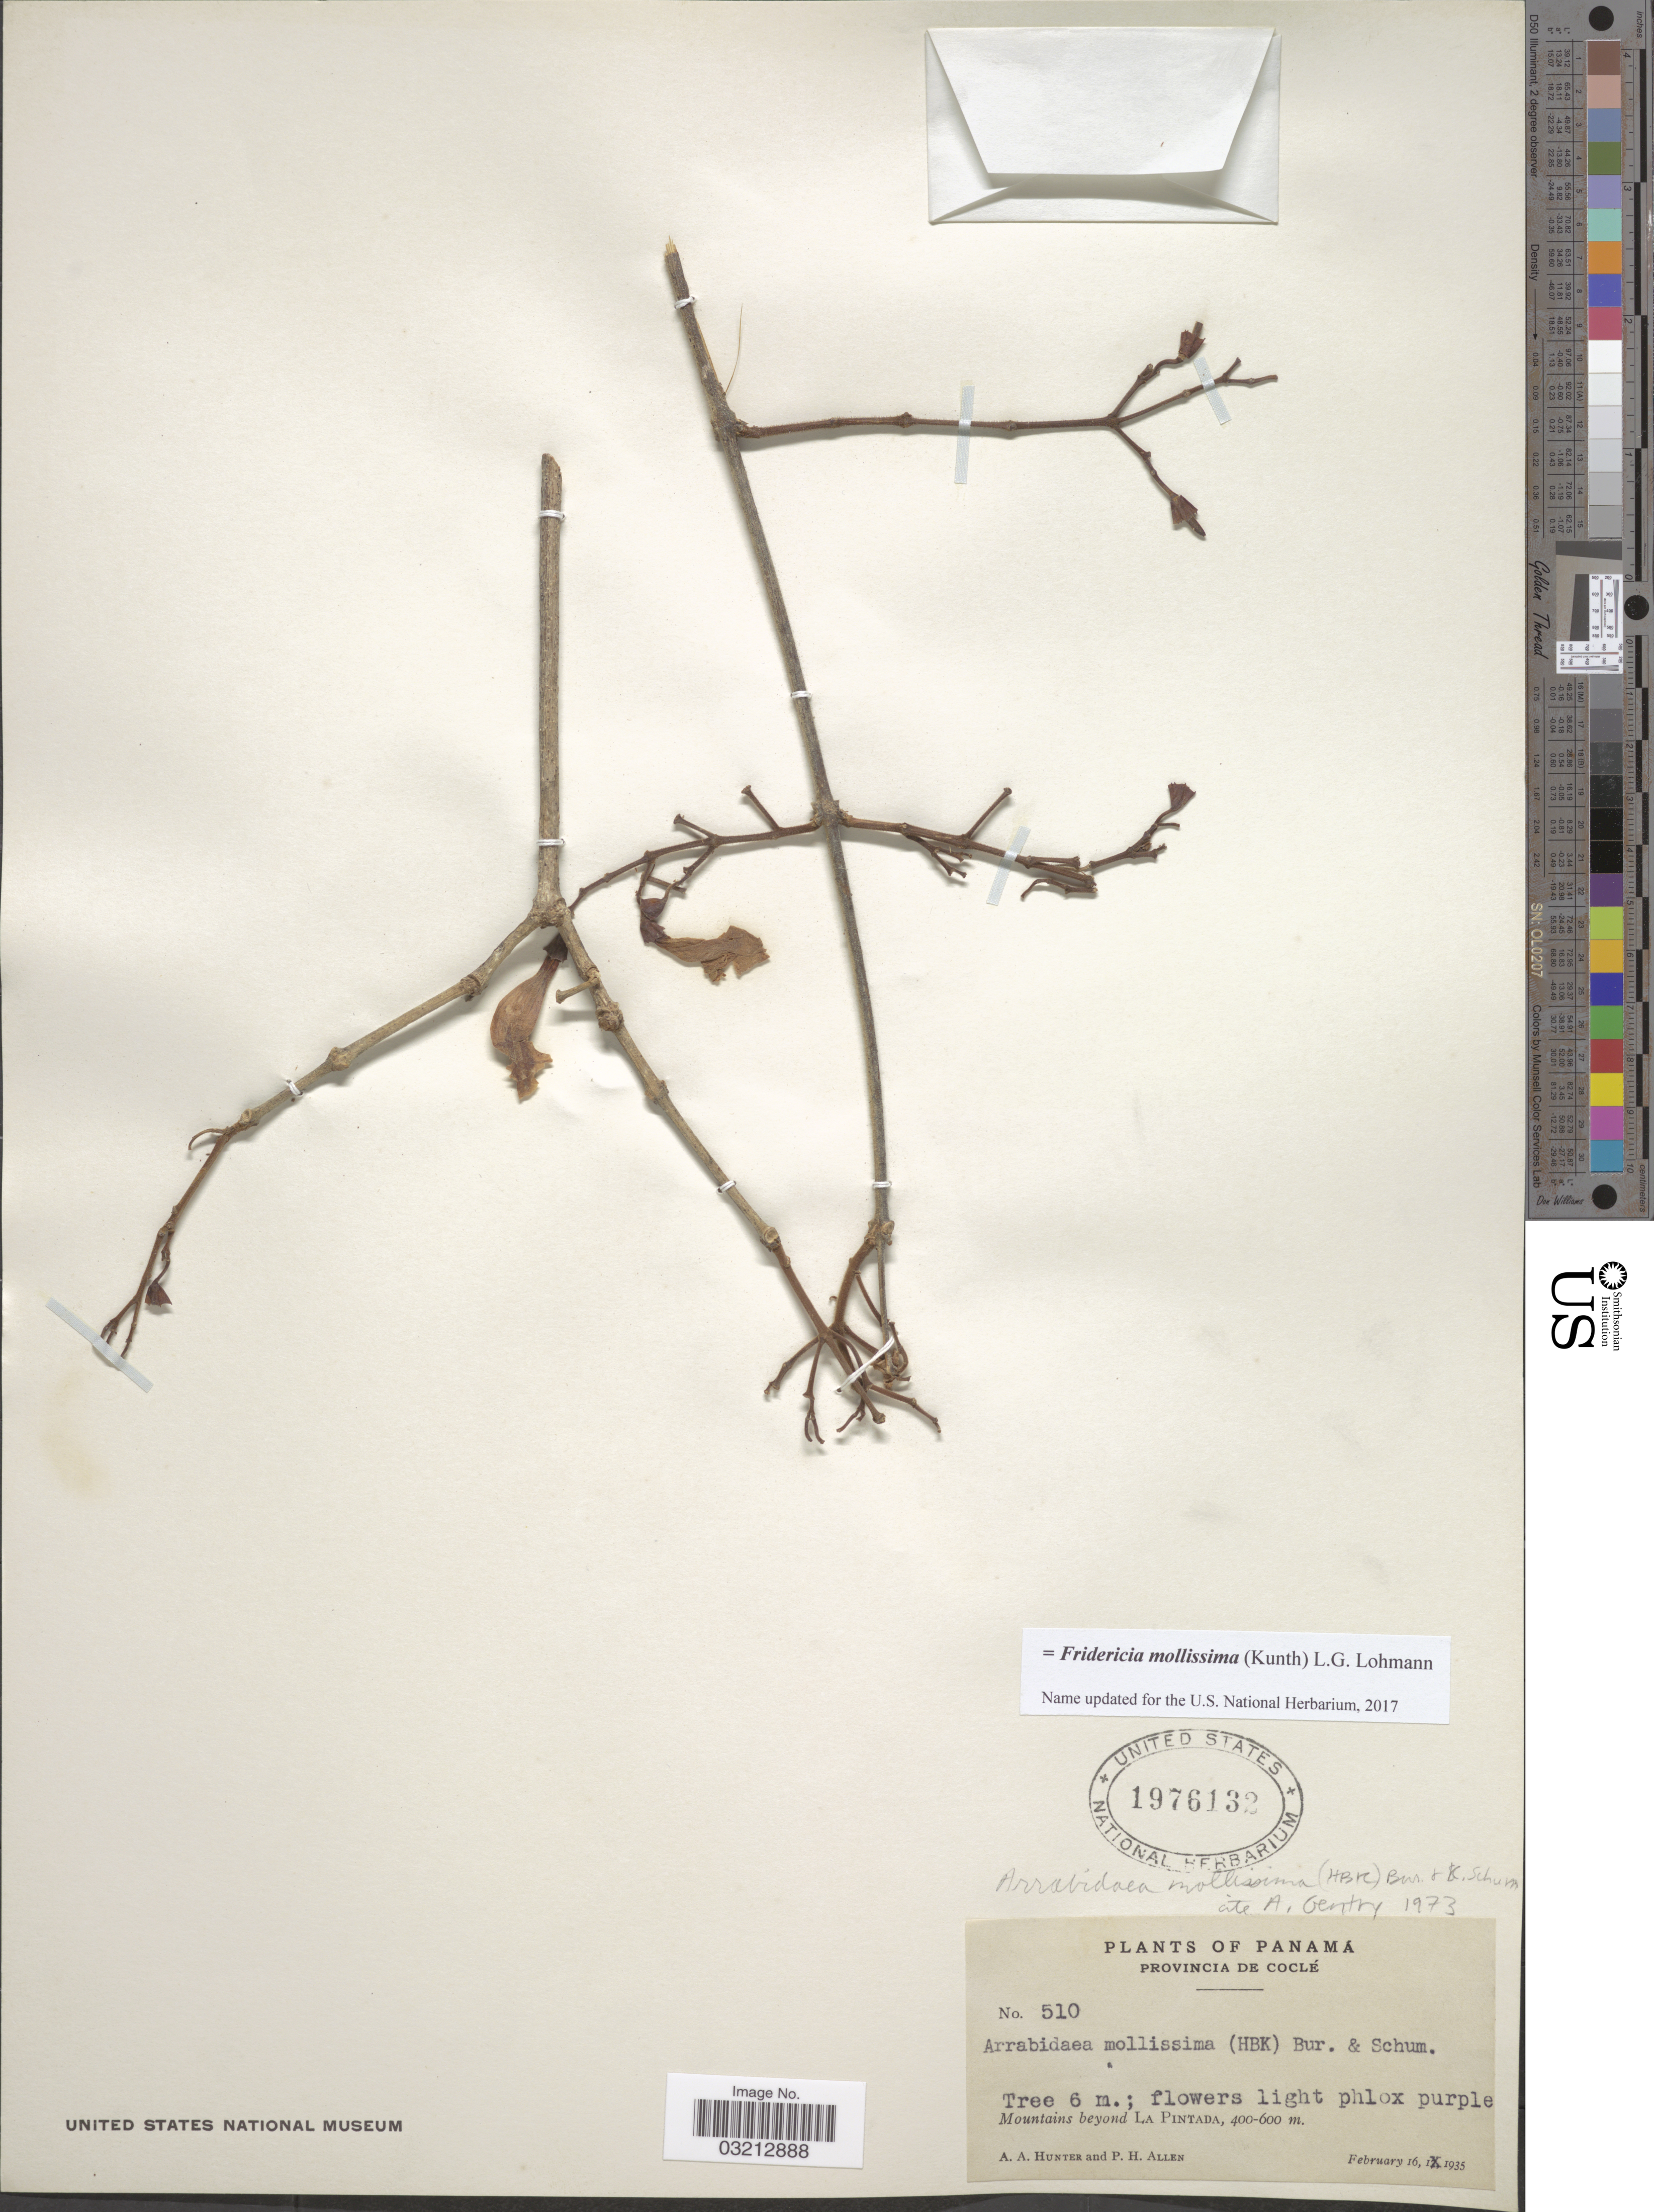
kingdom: Plantae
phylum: Tracheophyta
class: Magnoliopsida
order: Lamiales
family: Bignoniaceae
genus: Fridericia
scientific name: Fridericia mollissima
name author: (Kunth) L.G. Lohmann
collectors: A. Hunter & P. H. Allen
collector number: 510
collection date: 1935-02-16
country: Panama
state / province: Coclé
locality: Mountains beyond La Pintada.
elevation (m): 400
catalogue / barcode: US 1976132